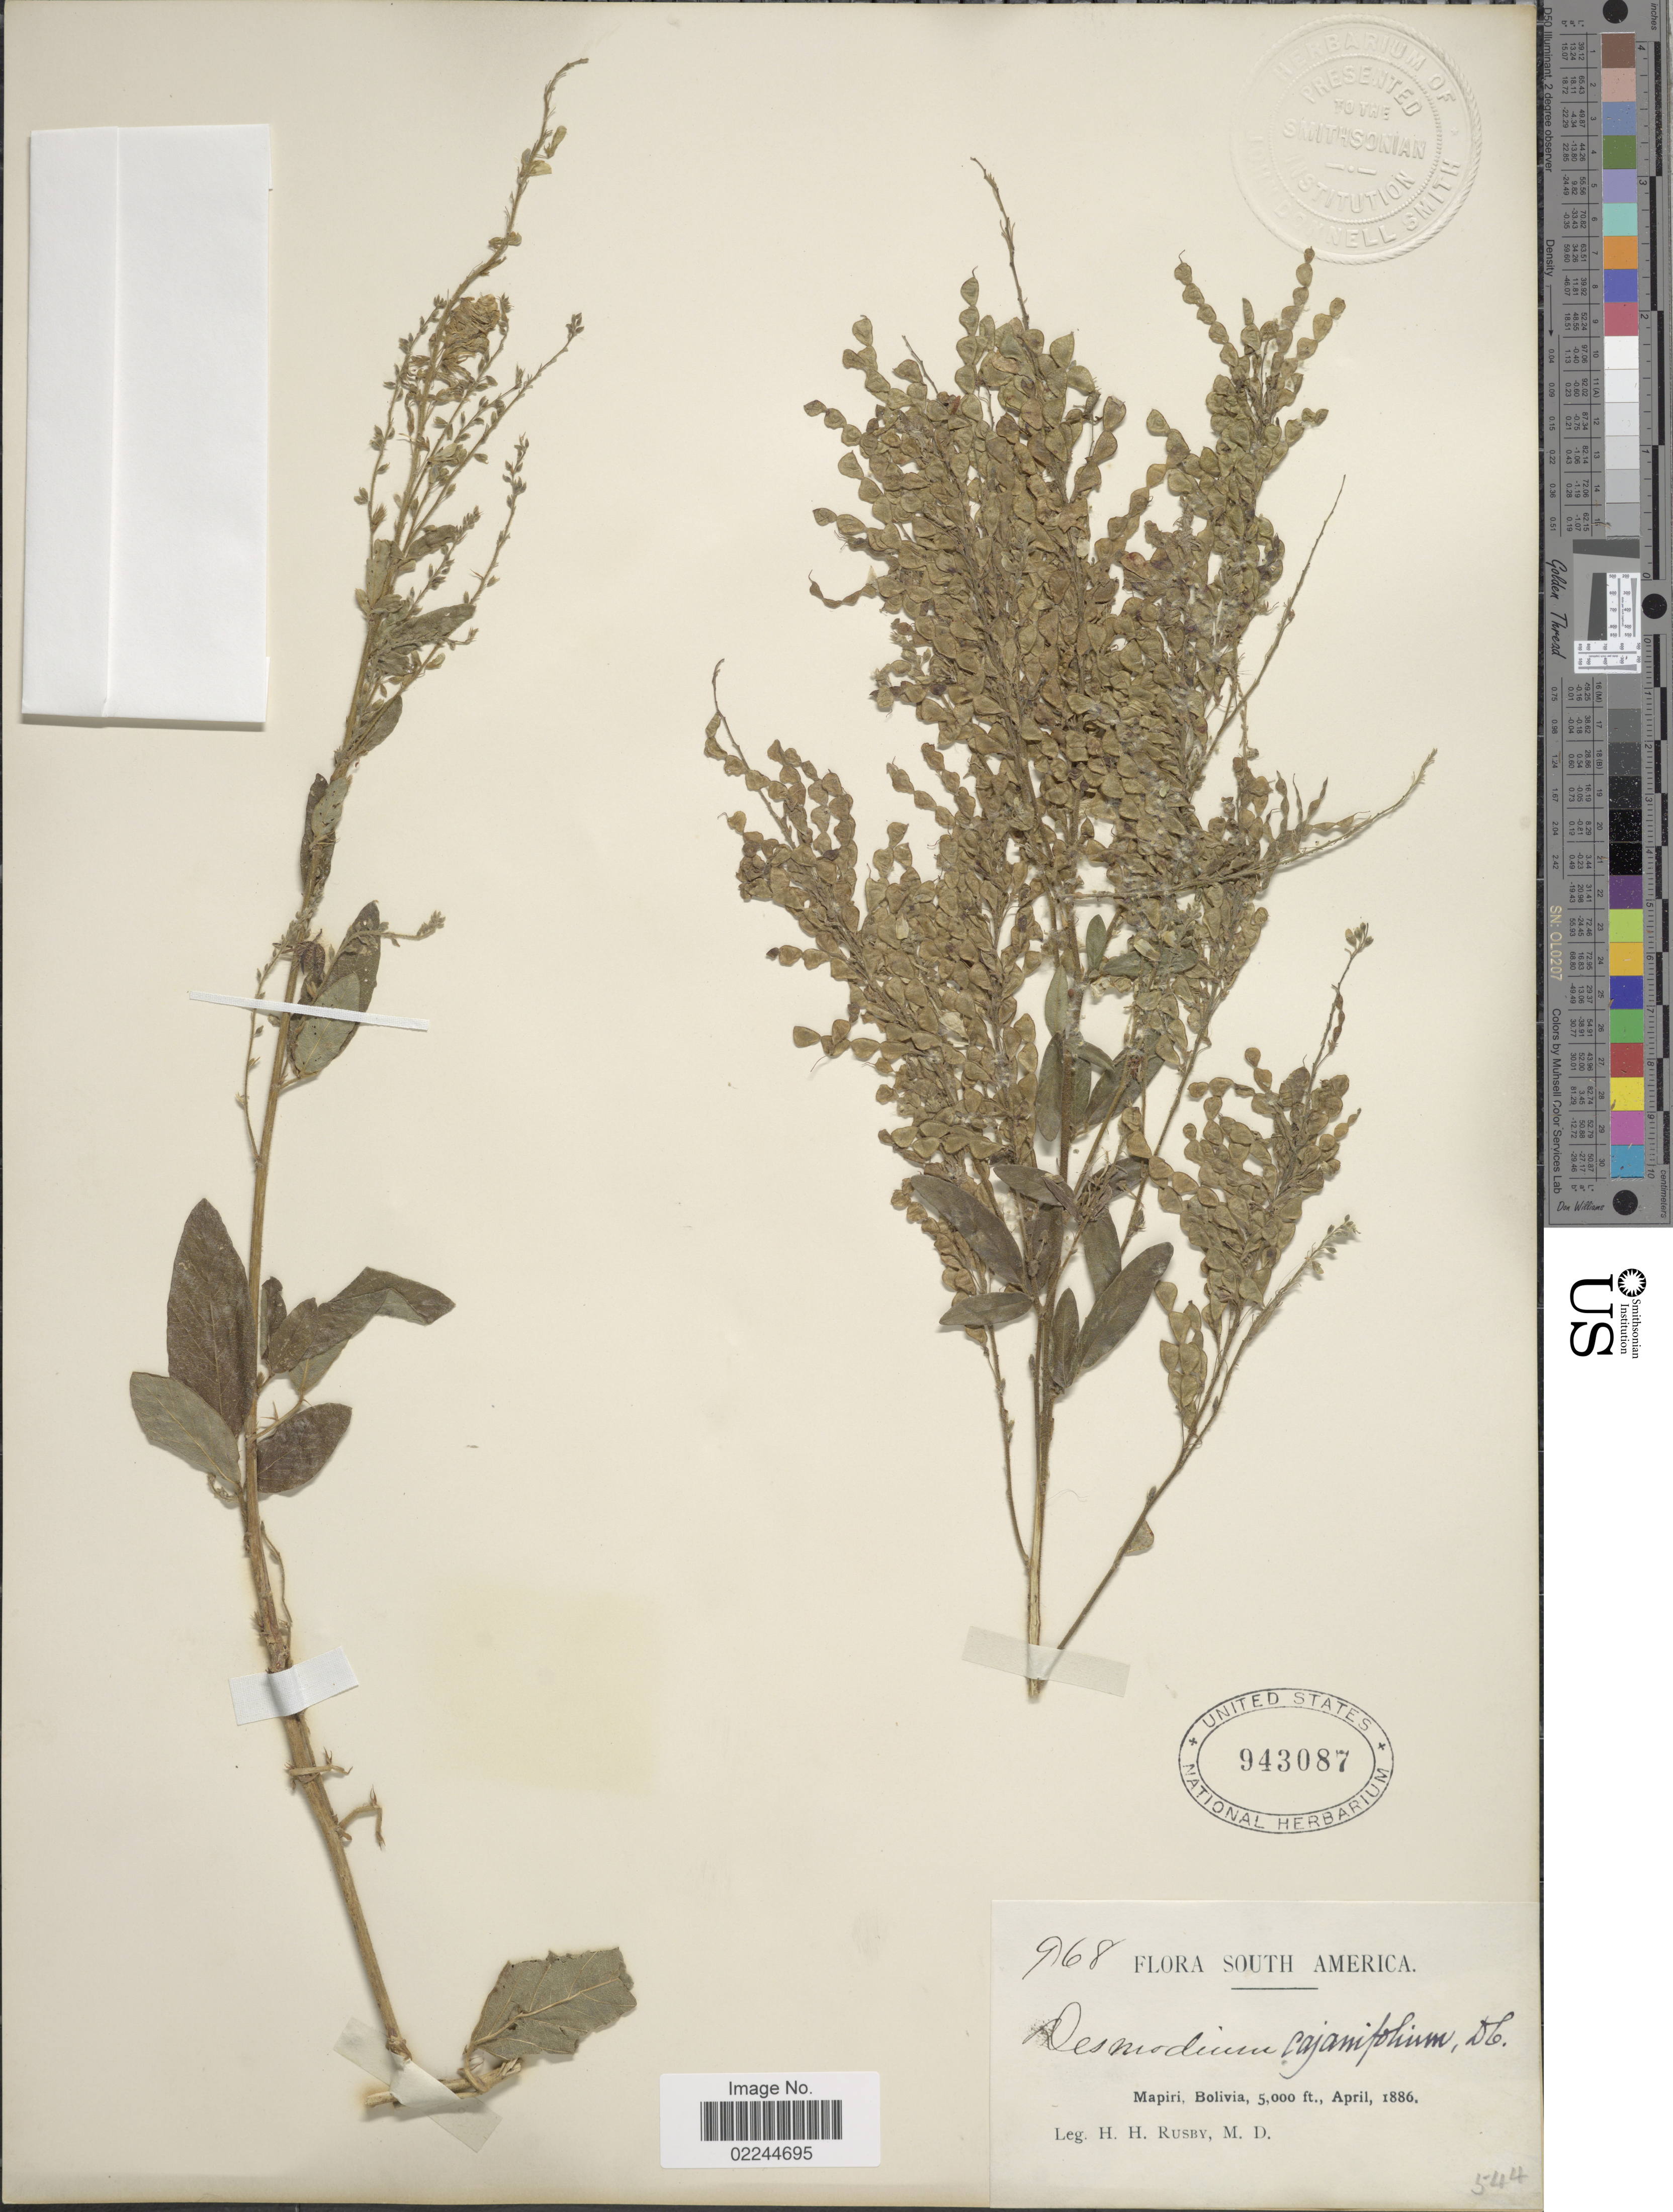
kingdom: Plantae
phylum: Tracheophyta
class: Magnoliopsida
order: Fabales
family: Fabaceae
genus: Desmodium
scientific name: Desmodium cajanifolium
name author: (Kunth) DC.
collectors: H. H. Rusby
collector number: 968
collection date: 1886-04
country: Bolivia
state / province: La Páz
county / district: Larecaja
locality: Mapiri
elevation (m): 1524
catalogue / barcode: US 943087